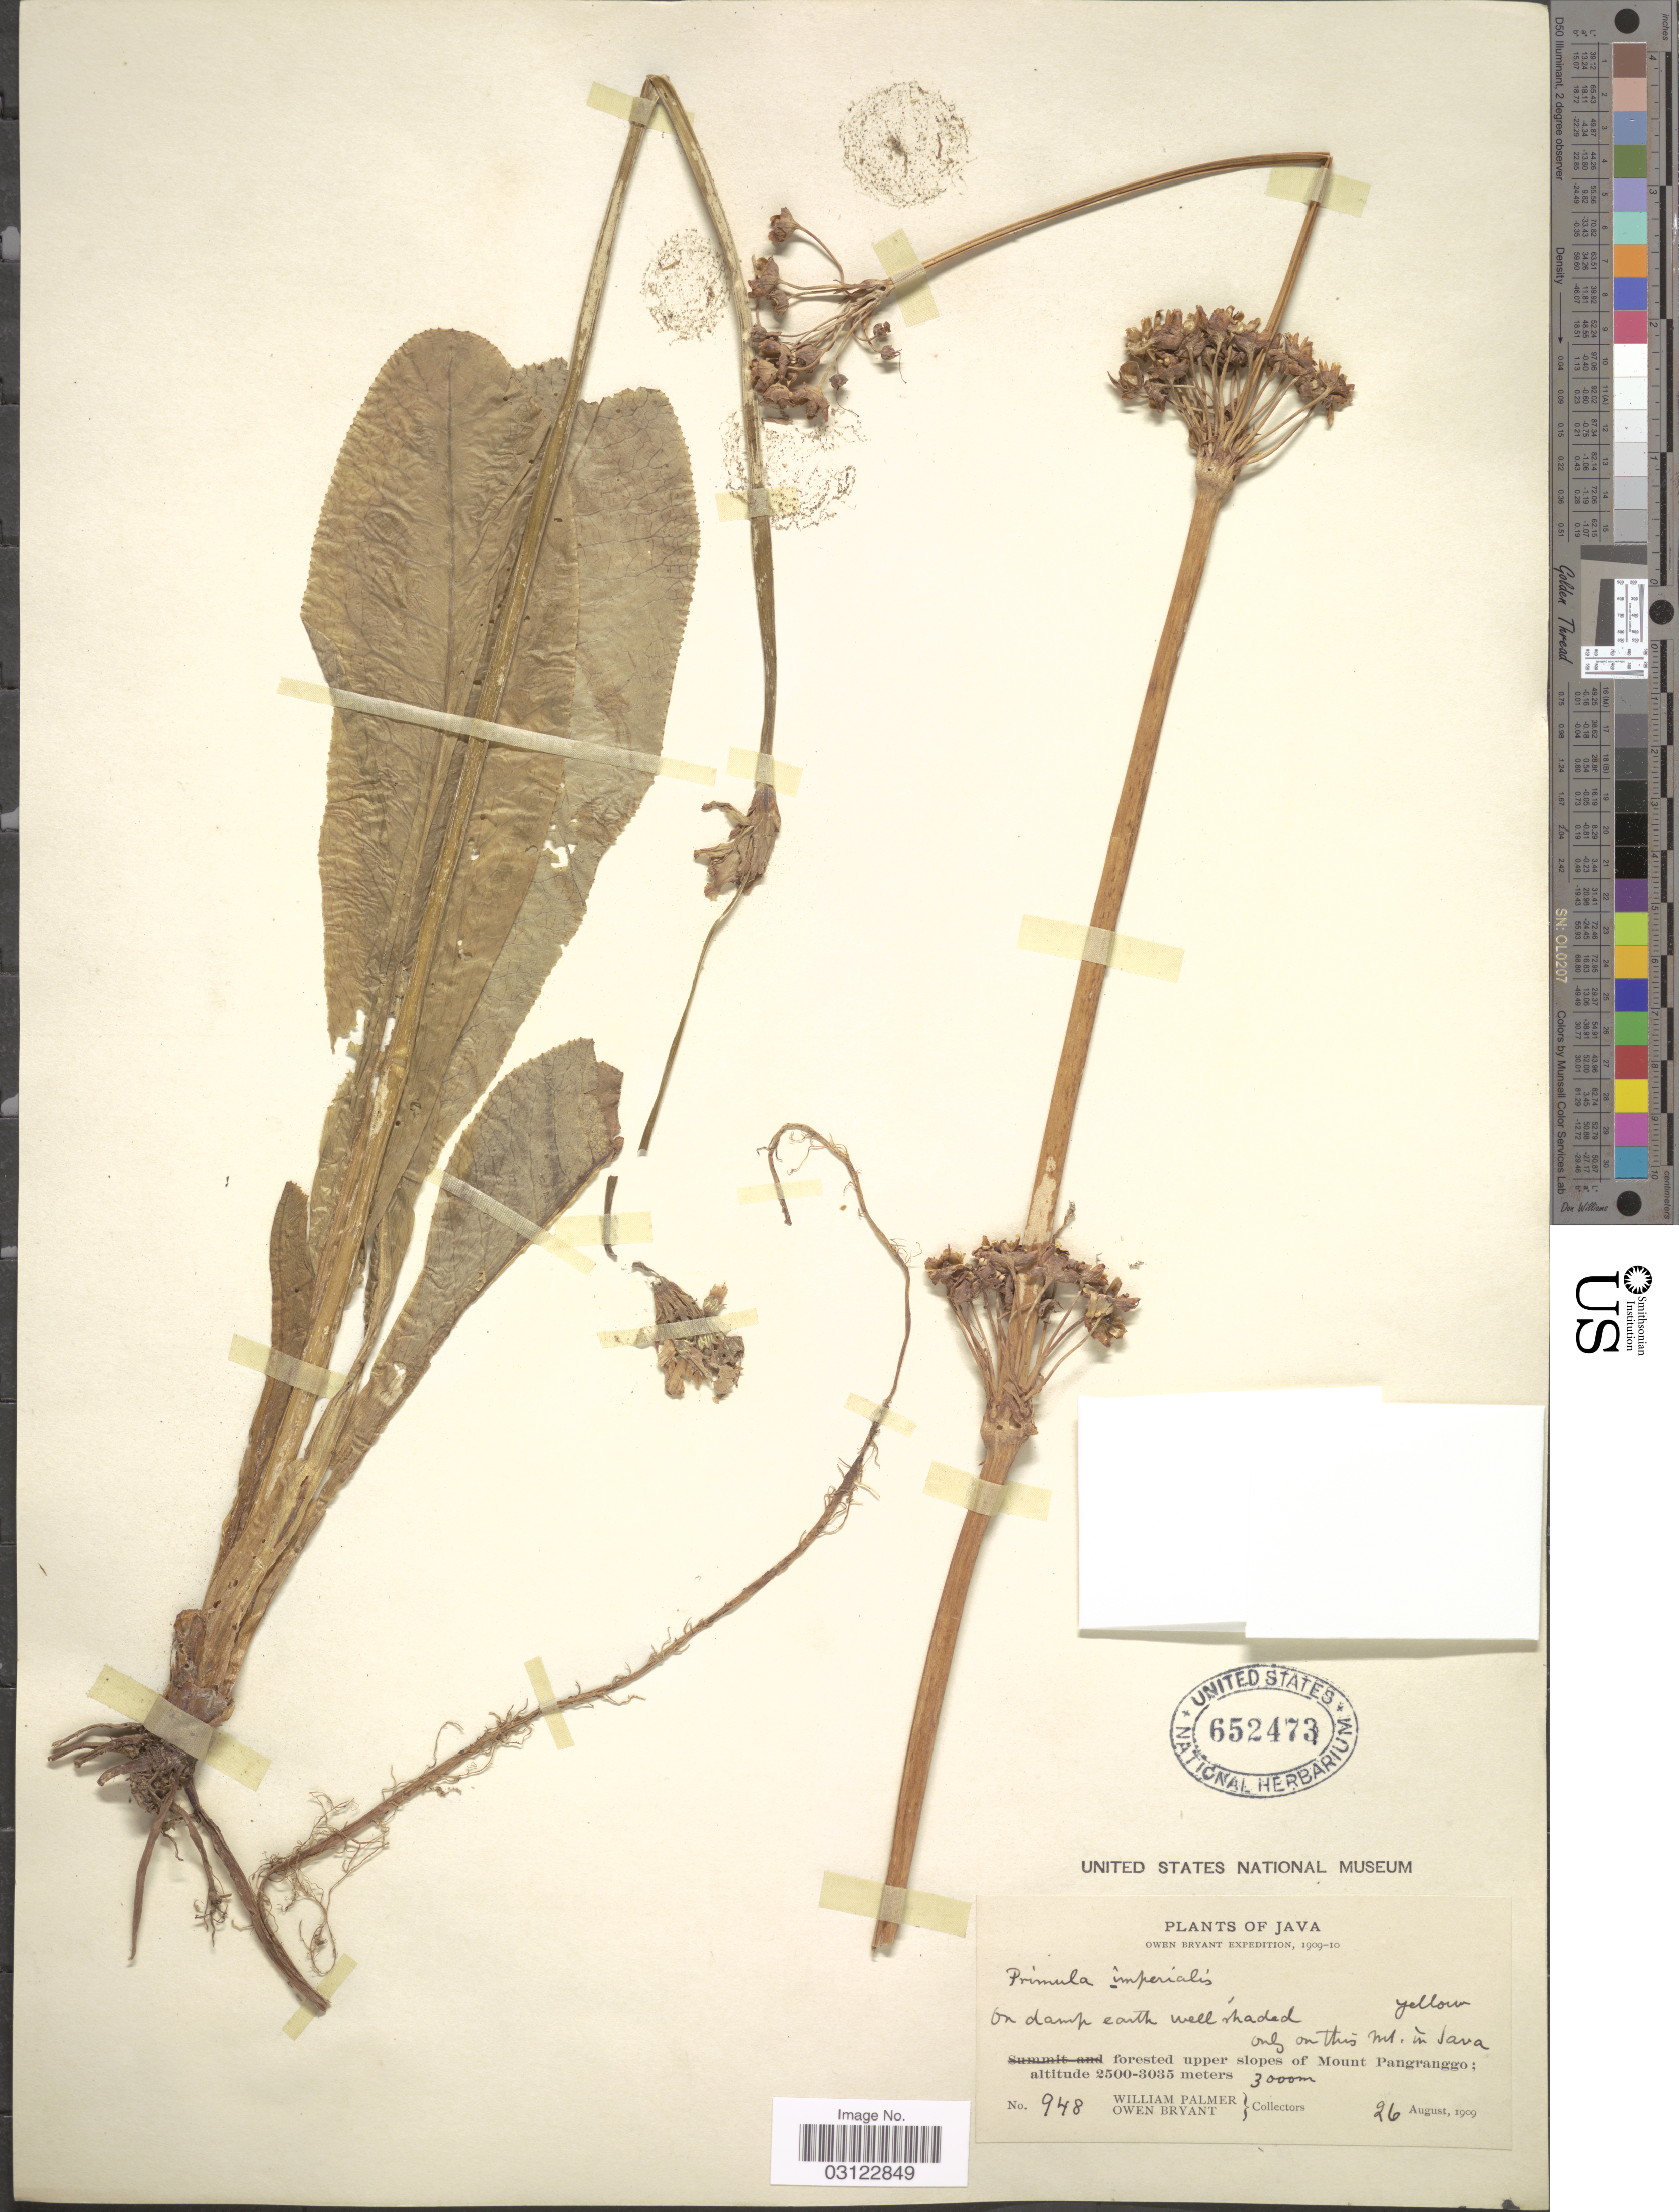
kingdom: Plantae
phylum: Tracheophyta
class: Magnoliopsida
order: Ericales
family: Primulaceae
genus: Primula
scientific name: Primula imperialis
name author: Jungh.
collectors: W. Palmer & O. Bryant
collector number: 948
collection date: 1909-08-26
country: Indonesia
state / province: Java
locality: Only on this Mt. in Java, forested upper slopes of Mount Pangranggo.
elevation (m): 914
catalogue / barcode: US 652473